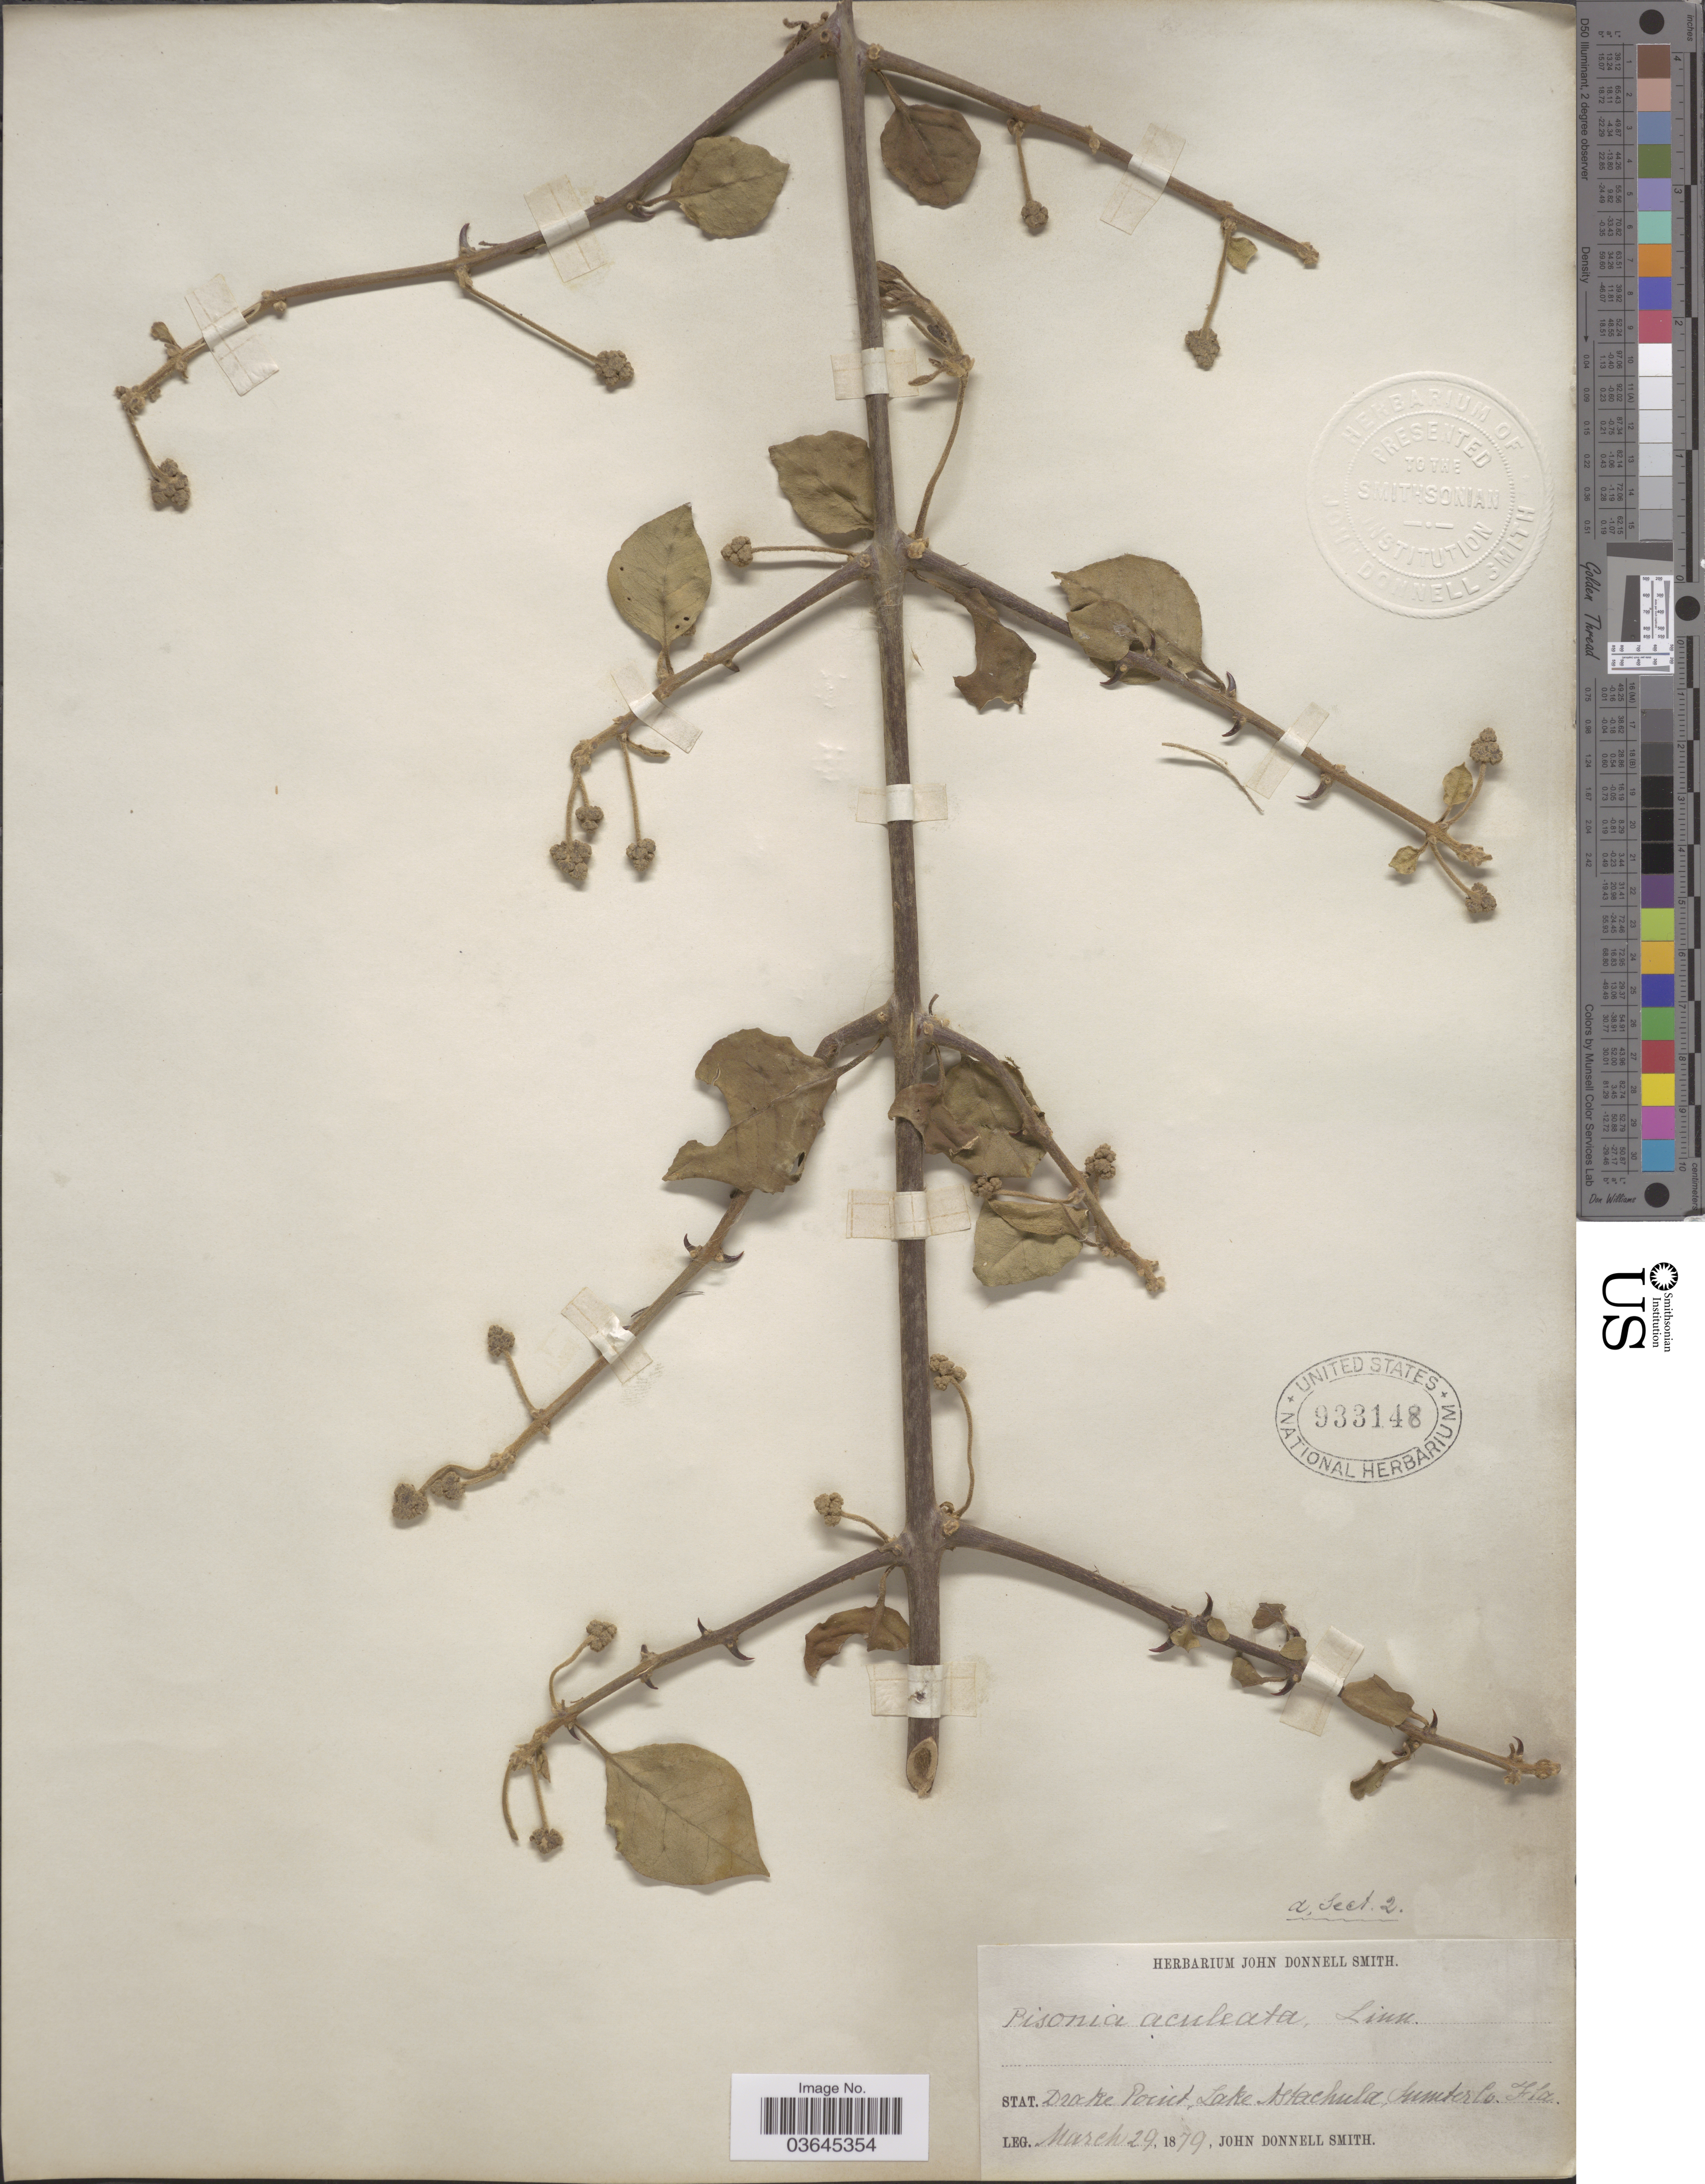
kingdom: Plantae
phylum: Tracheophyta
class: Magnoliopsida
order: Caryophyllales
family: Nyctaginaceae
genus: Pisonia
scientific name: Pisonia aculeata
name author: L.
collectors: J. Donnell Smith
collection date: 1879-03-29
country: United States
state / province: Florida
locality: Stat. Drake Point, Lake Astachula, Sumter Co.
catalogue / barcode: US 933148